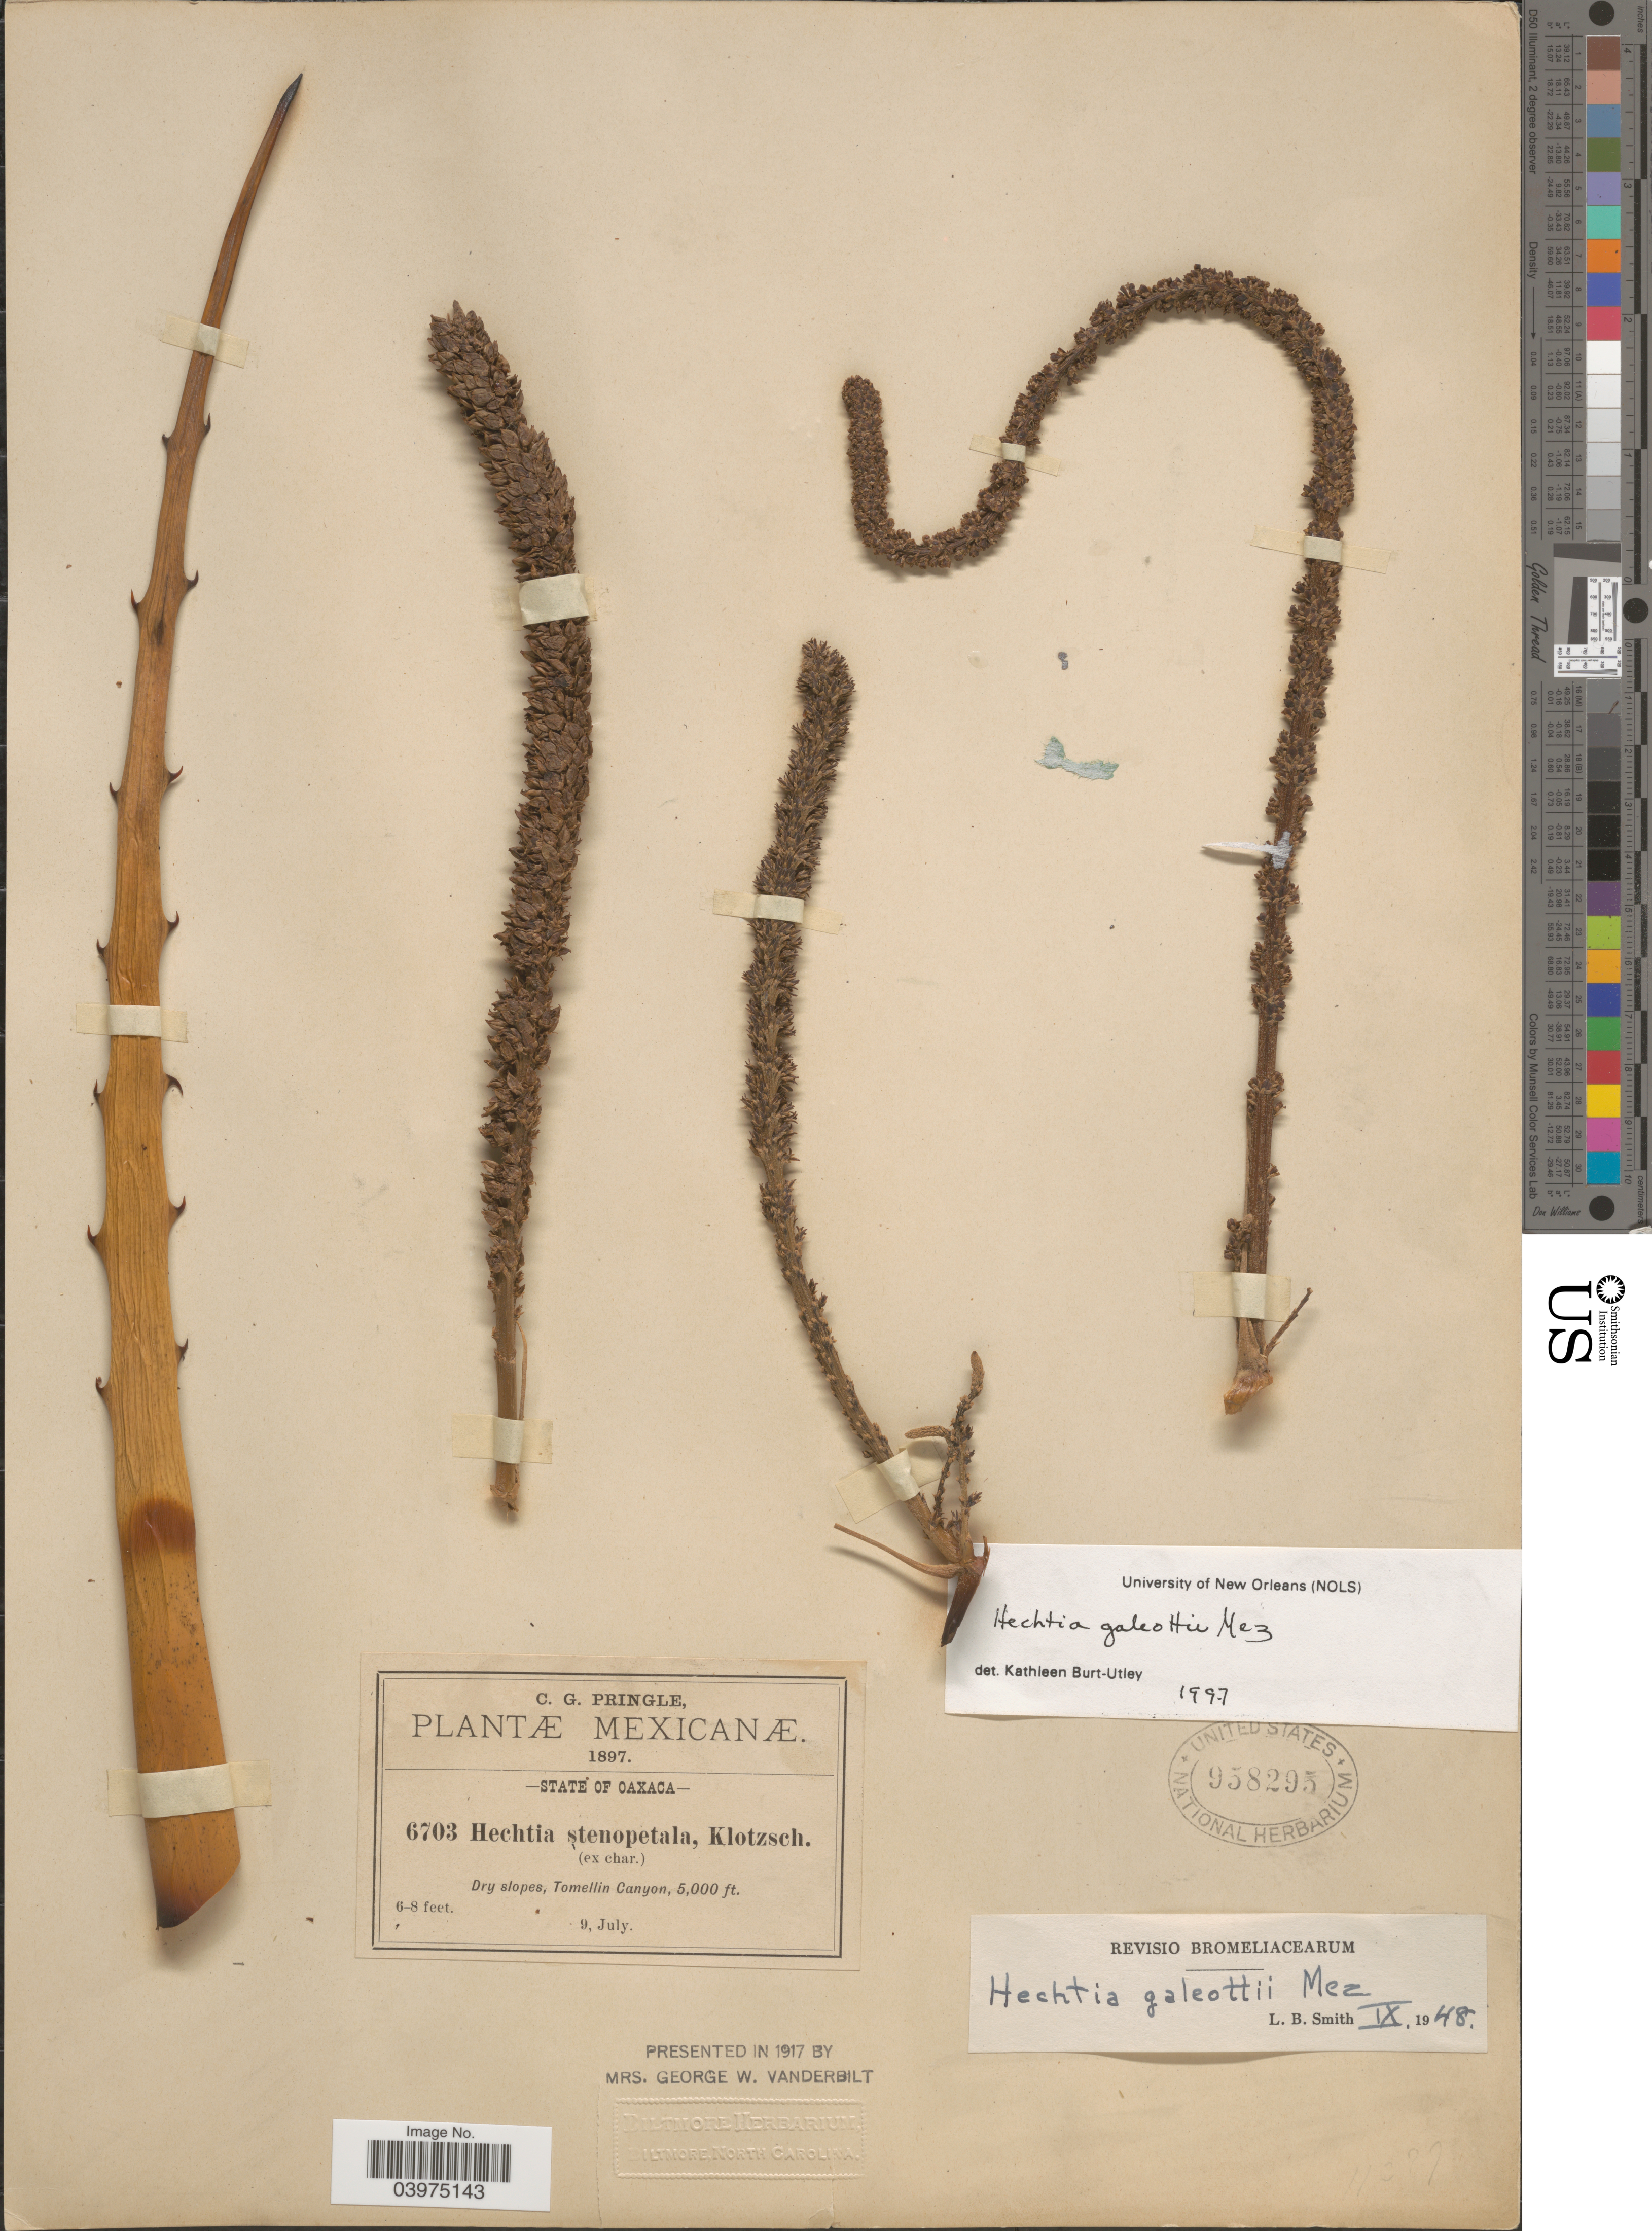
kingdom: Plantae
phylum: Tracheophyta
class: Liliopsida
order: Poales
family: Bromeliaceae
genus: Hechtia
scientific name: Hechtia galeottii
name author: Mez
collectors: C. G. Pringle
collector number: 6703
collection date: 1897-07-09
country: Mexico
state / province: Oaxaca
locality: Tomellin Canyon.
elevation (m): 1524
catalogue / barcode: US 958295